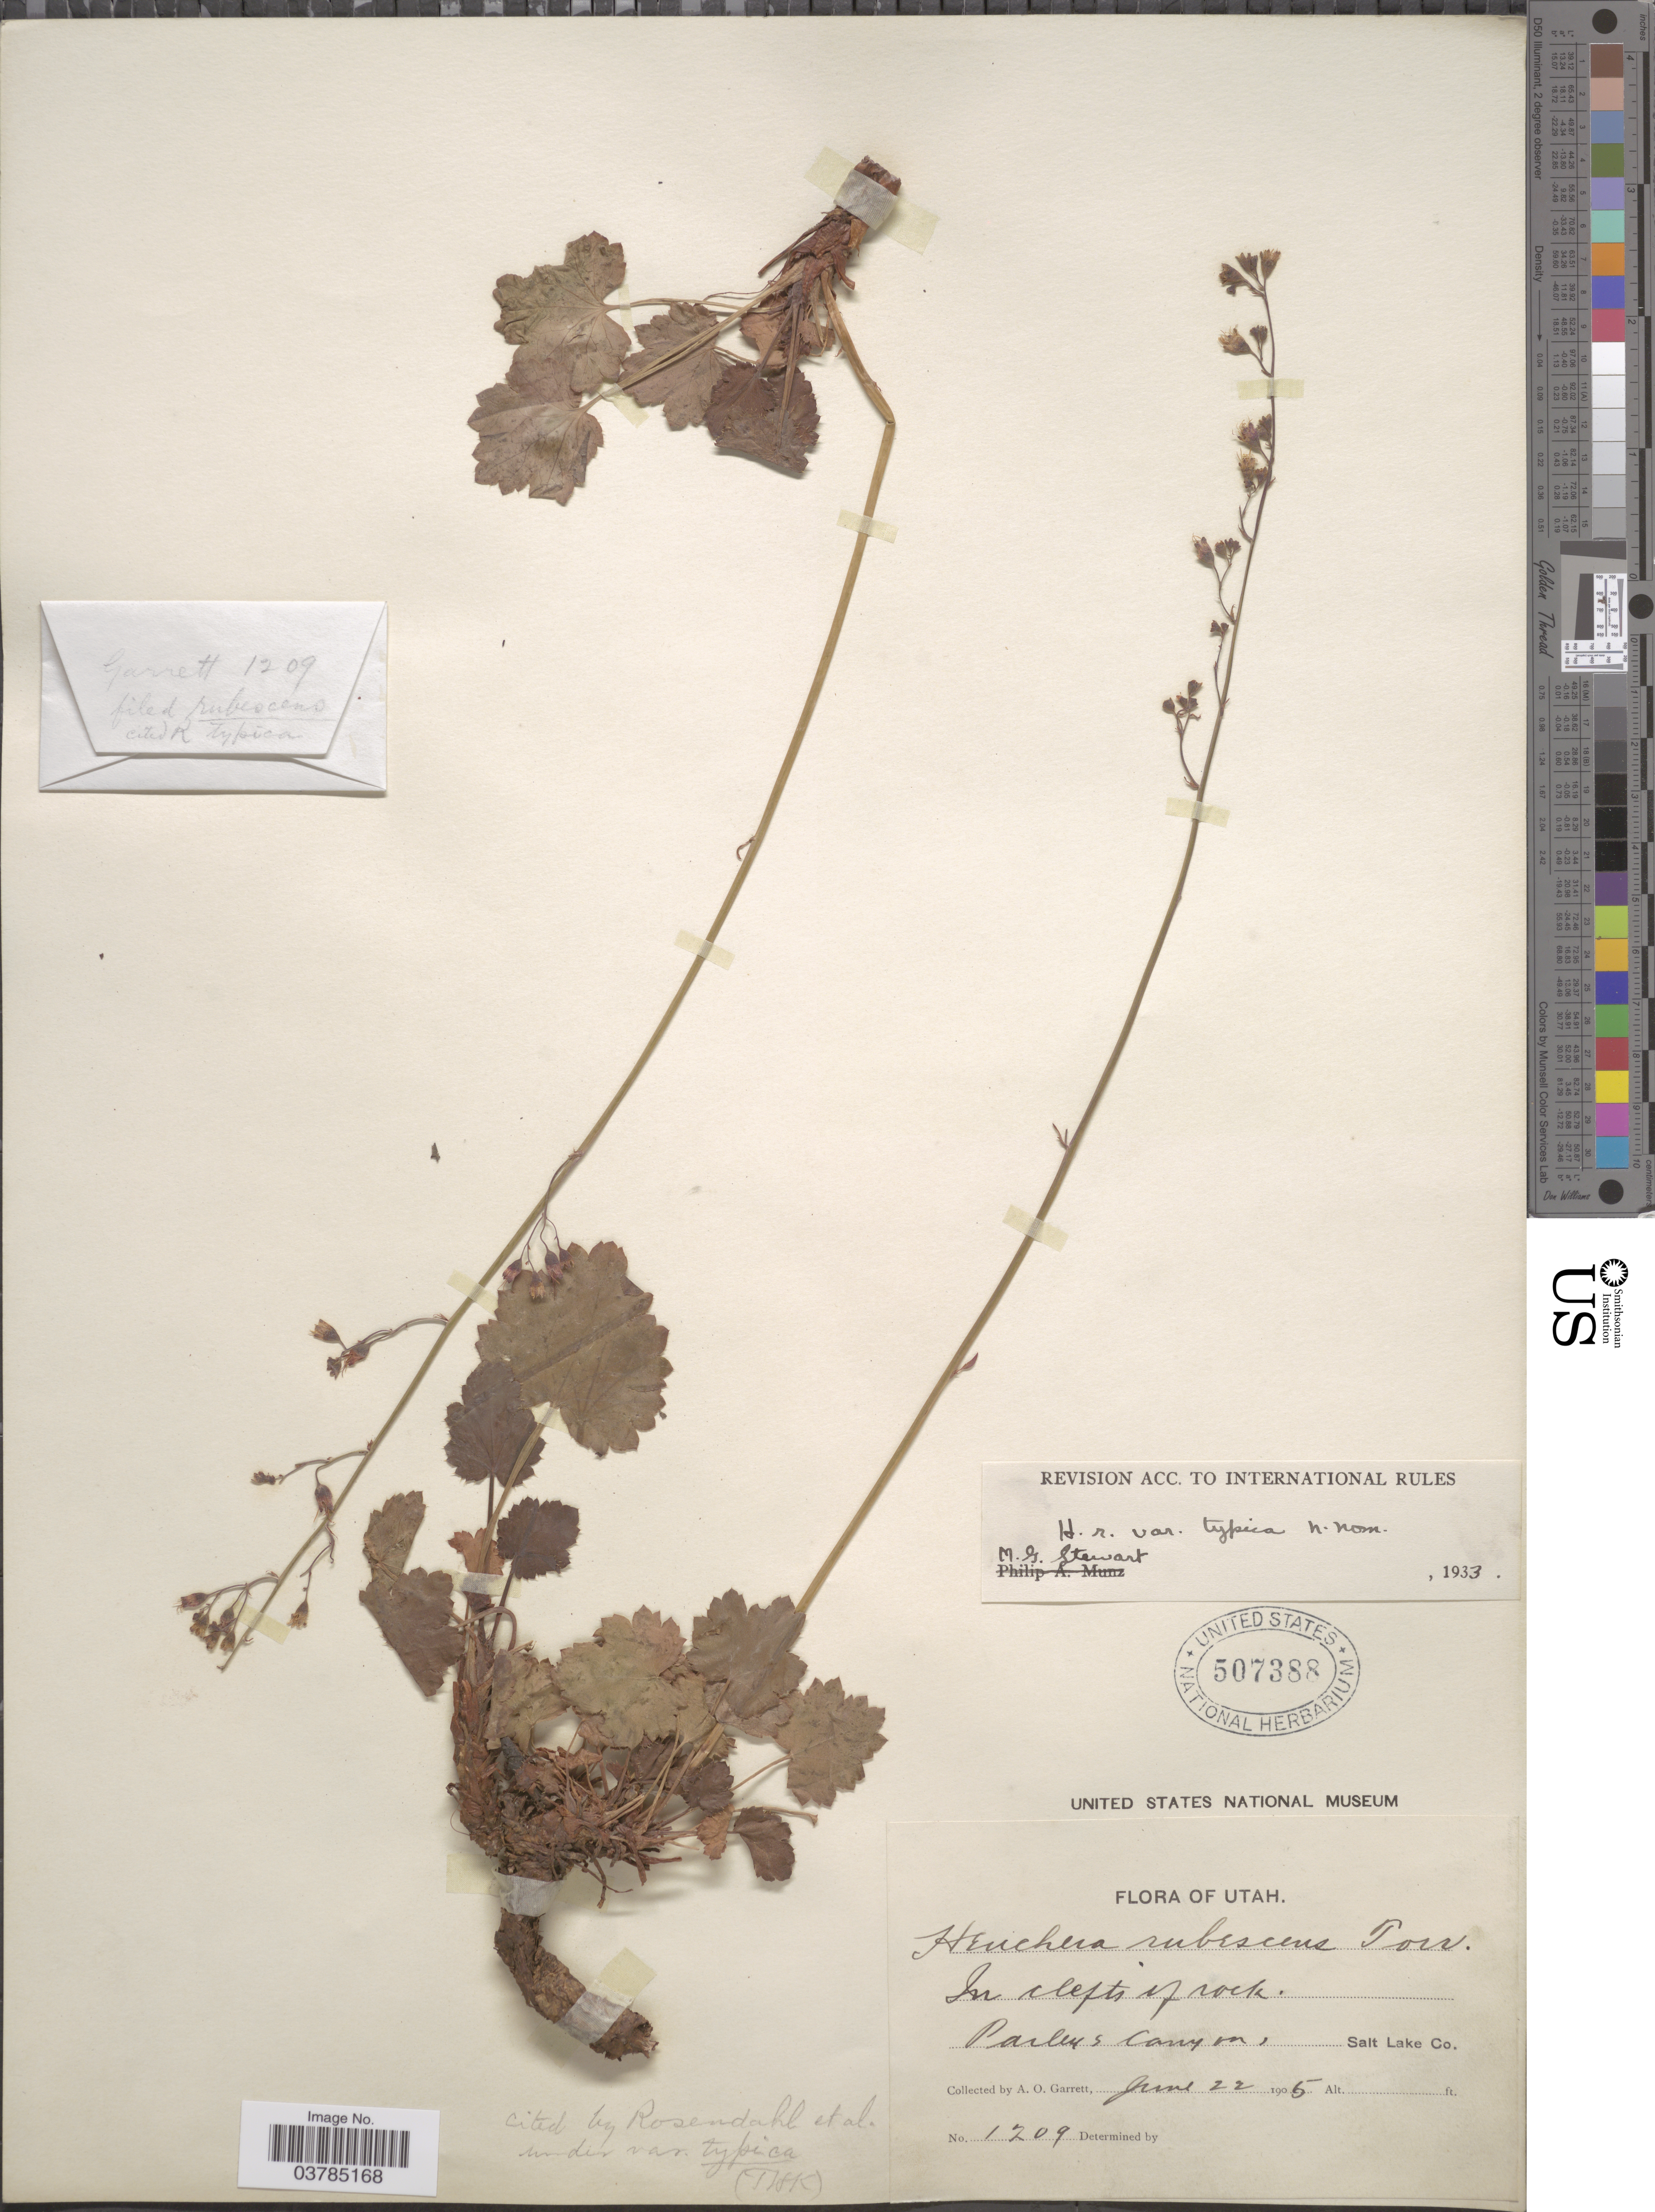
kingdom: Plantae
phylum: Tracheophyta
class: Magnoliopsida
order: Saxifragales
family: Saxifragaceae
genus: Heuchera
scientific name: Heuchera rubescens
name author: Torr.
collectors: A. O. Garrett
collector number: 1209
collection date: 1905-06-22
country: United States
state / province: Utah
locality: Parleys Canyons Salt Lake Co.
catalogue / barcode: US 507388